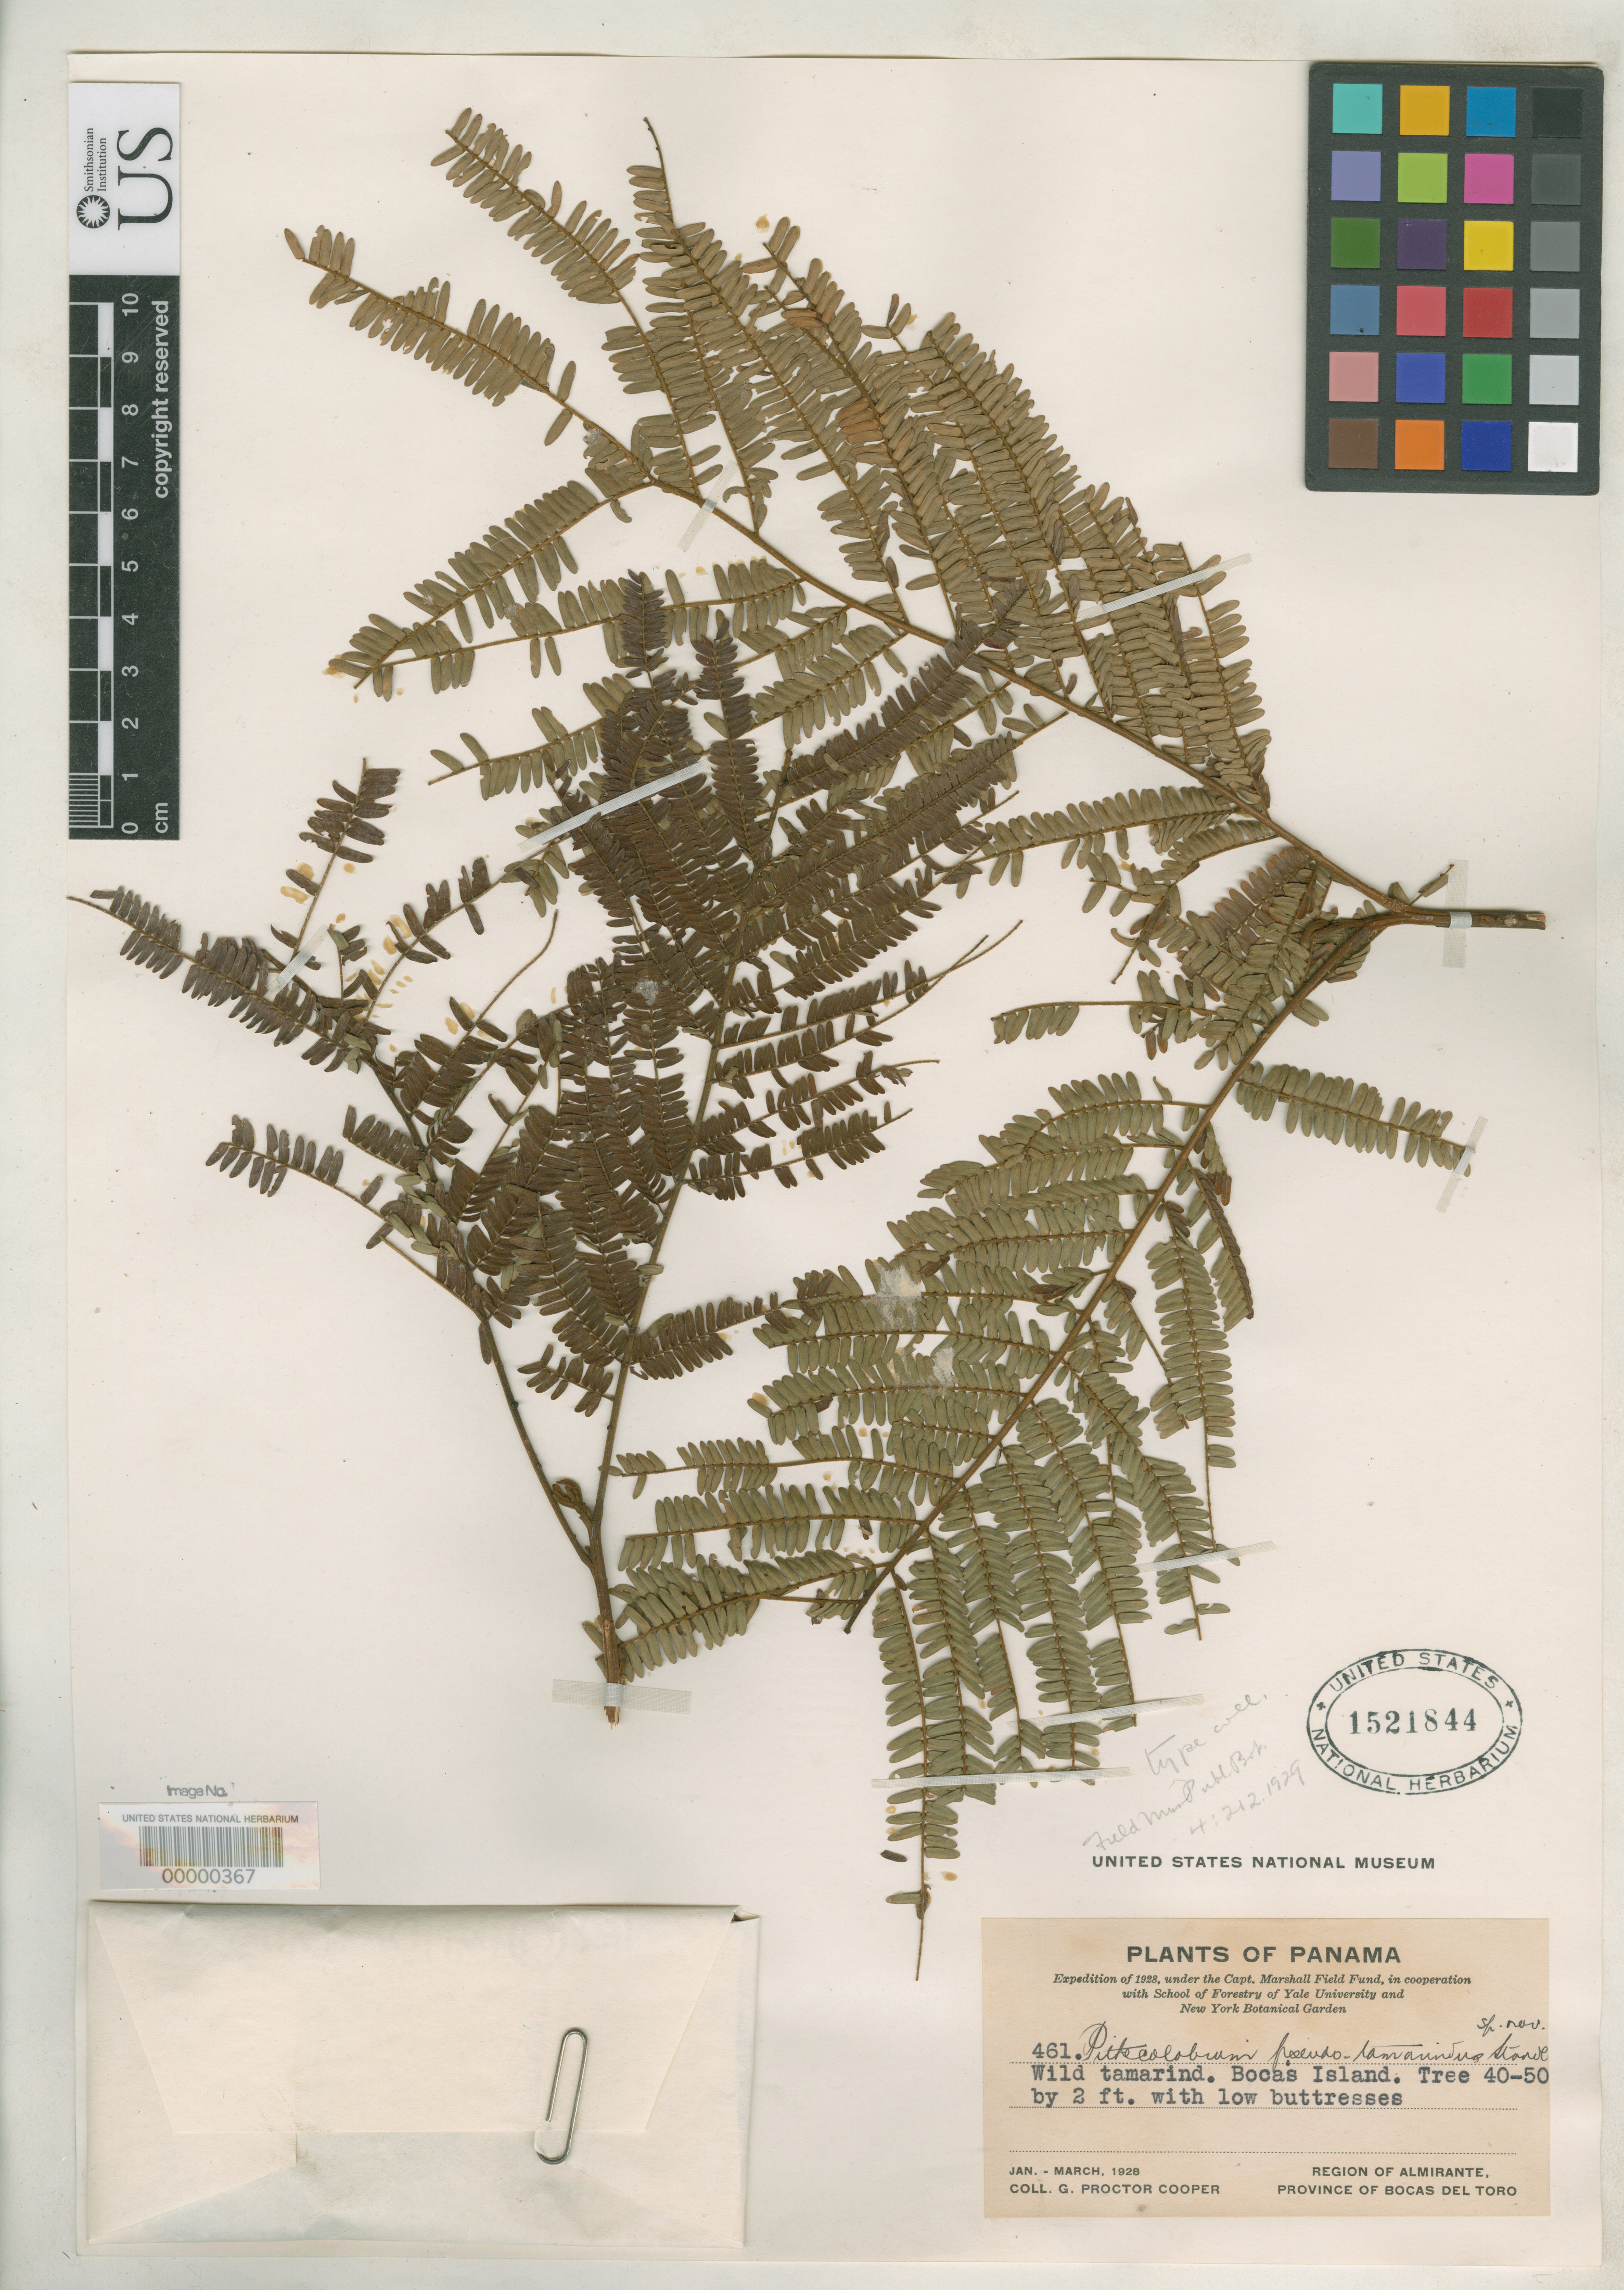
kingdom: Plantae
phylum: Tracheophyta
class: Magnoliopsida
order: Fabales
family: Fabaceae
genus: Pithecellobium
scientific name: Pithecellobium pseudotamarindus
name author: Standl.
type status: Isotype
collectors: G. Cooper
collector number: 461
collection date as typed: Jan 1928 to -- Mar 1928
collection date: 1928-01/1928-03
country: Panama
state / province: Bocas del Toro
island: Bocas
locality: Almirante.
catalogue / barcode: US 1521844